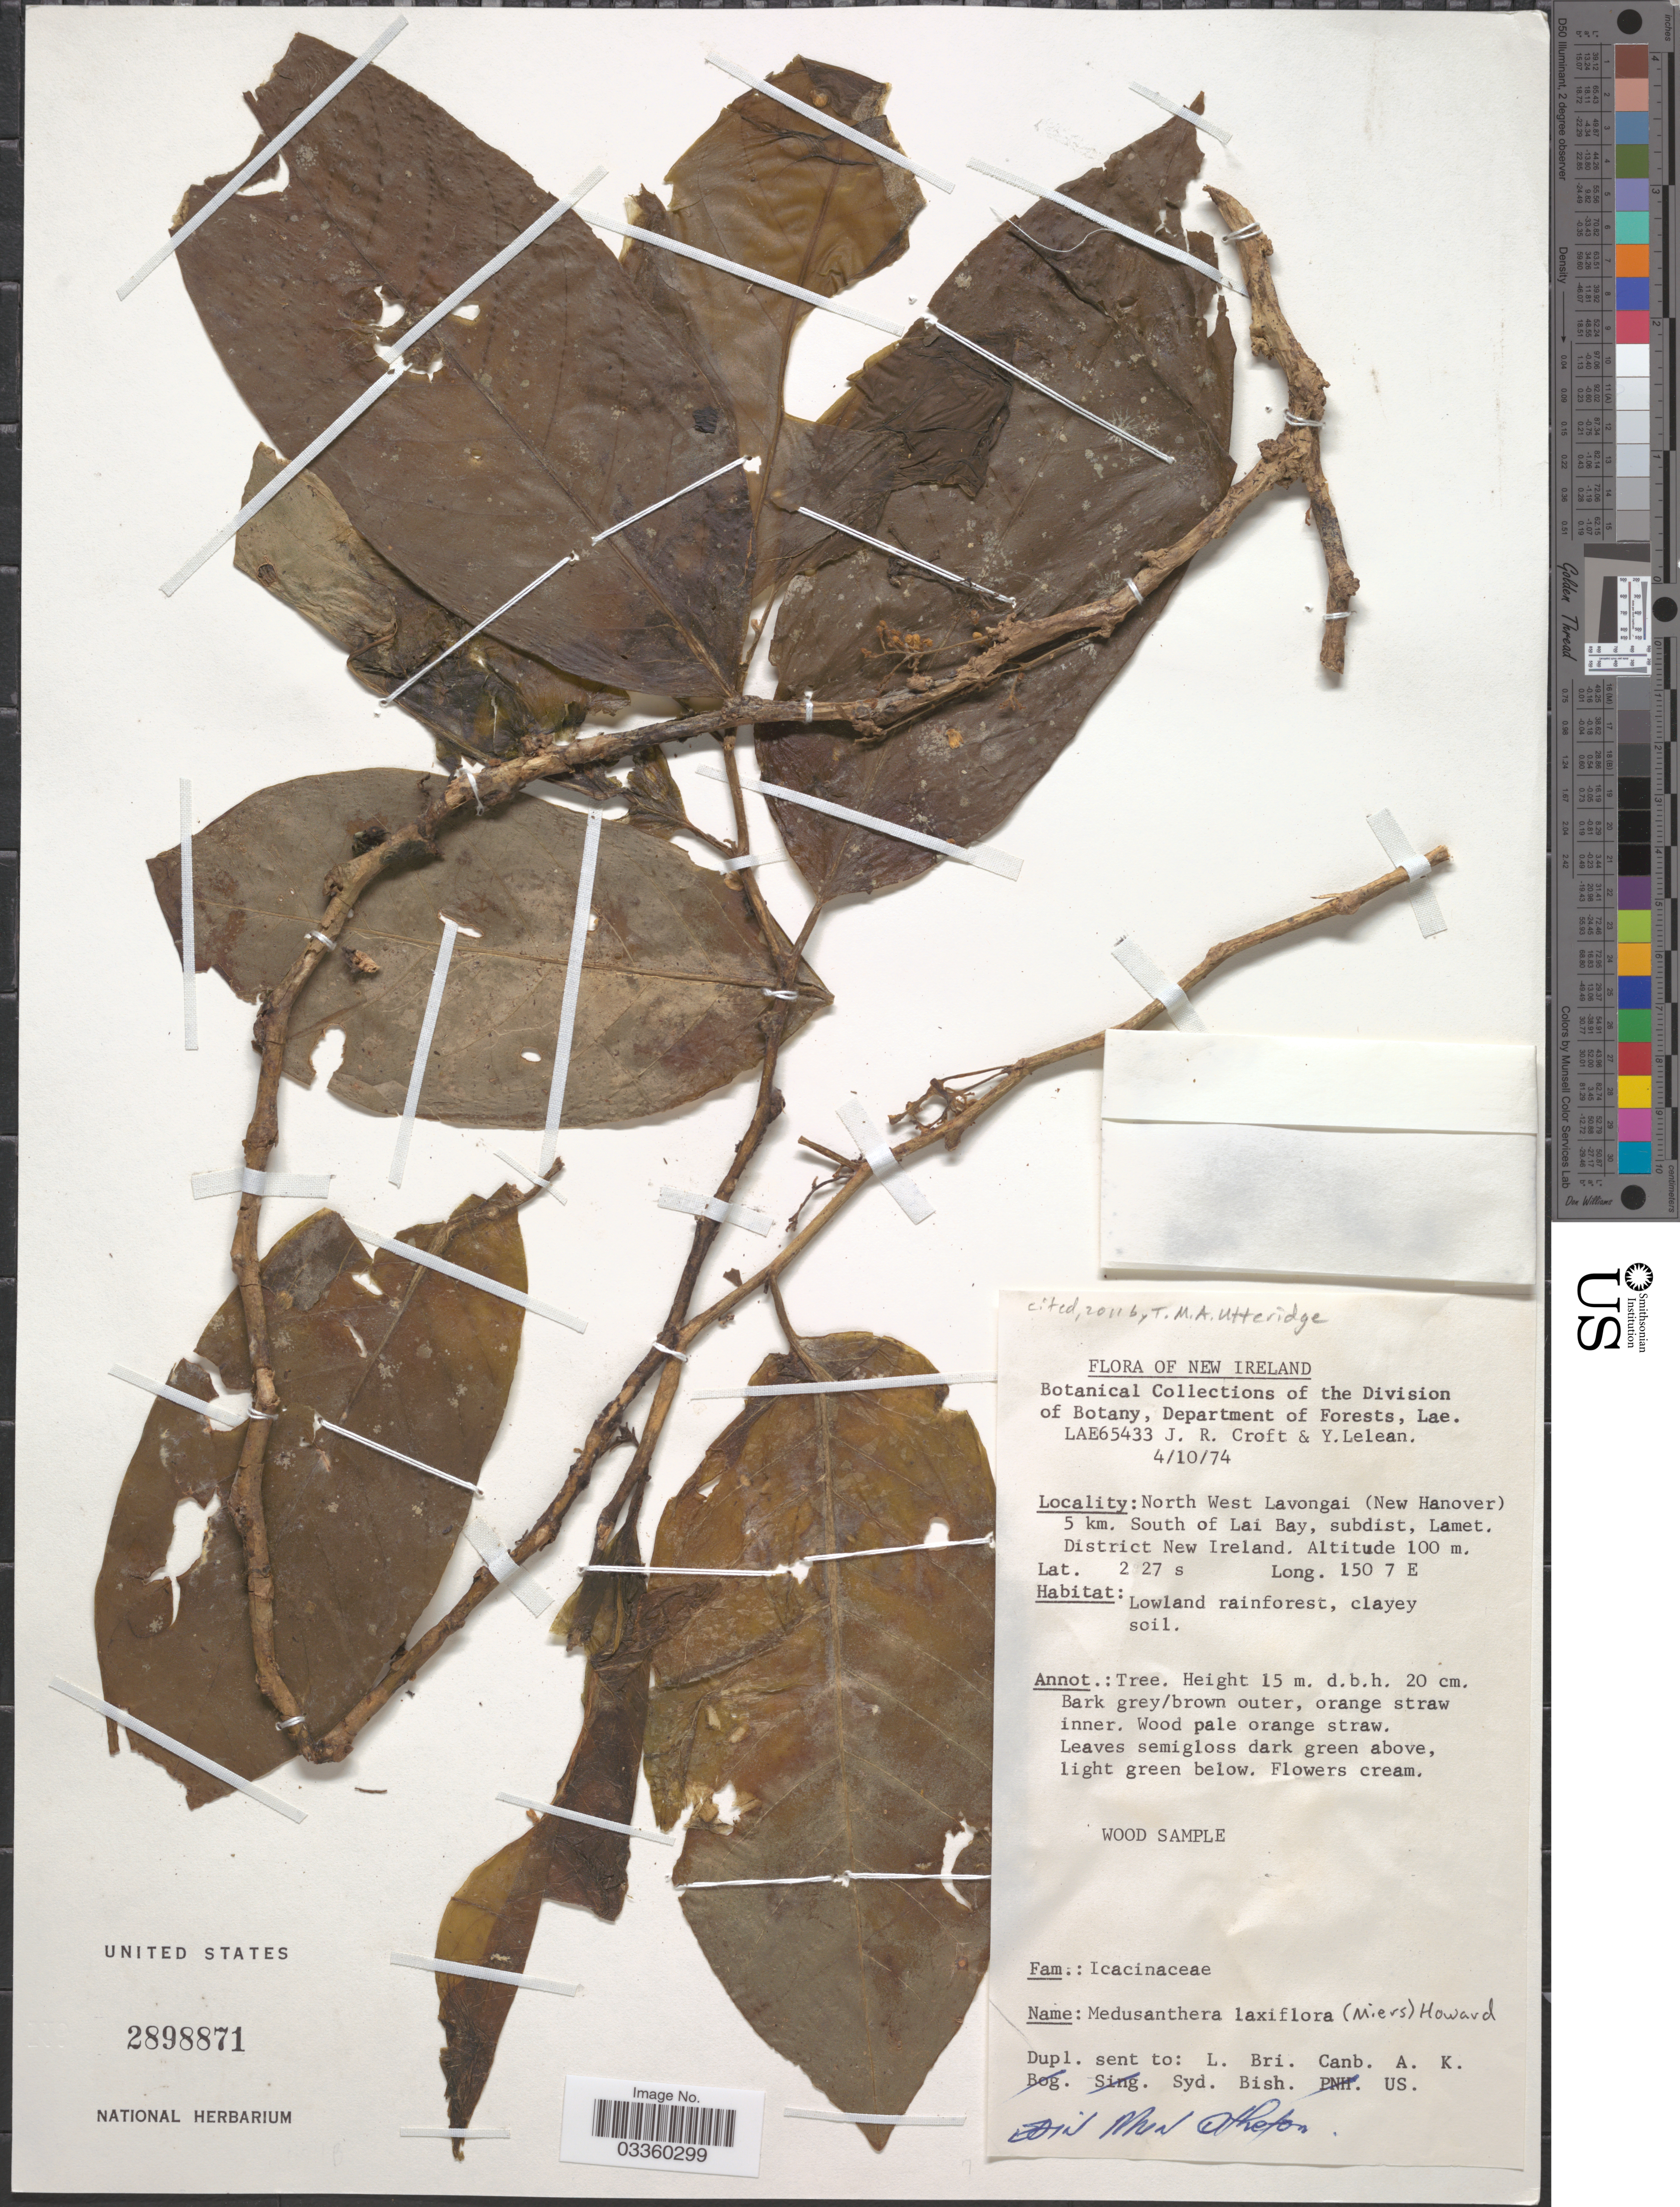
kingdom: Plantae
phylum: Tracheophyta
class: Magnoliopsida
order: Cardiopteridales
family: Stemonuraceae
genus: Medusanthera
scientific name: Medusanthera laxiflora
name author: (Miers) R.A. Howard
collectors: J. R. Croft & Y. Lelean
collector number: LAE65433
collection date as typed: Transcribed d/m/y: 4/10/74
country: Papua New Guinea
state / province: New Ireland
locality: North West Lavongai (New Hanover) 5 km. South of Lai Bay, subdist, Lamet. District New Ireland.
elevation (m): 100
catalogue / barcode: US 2898871